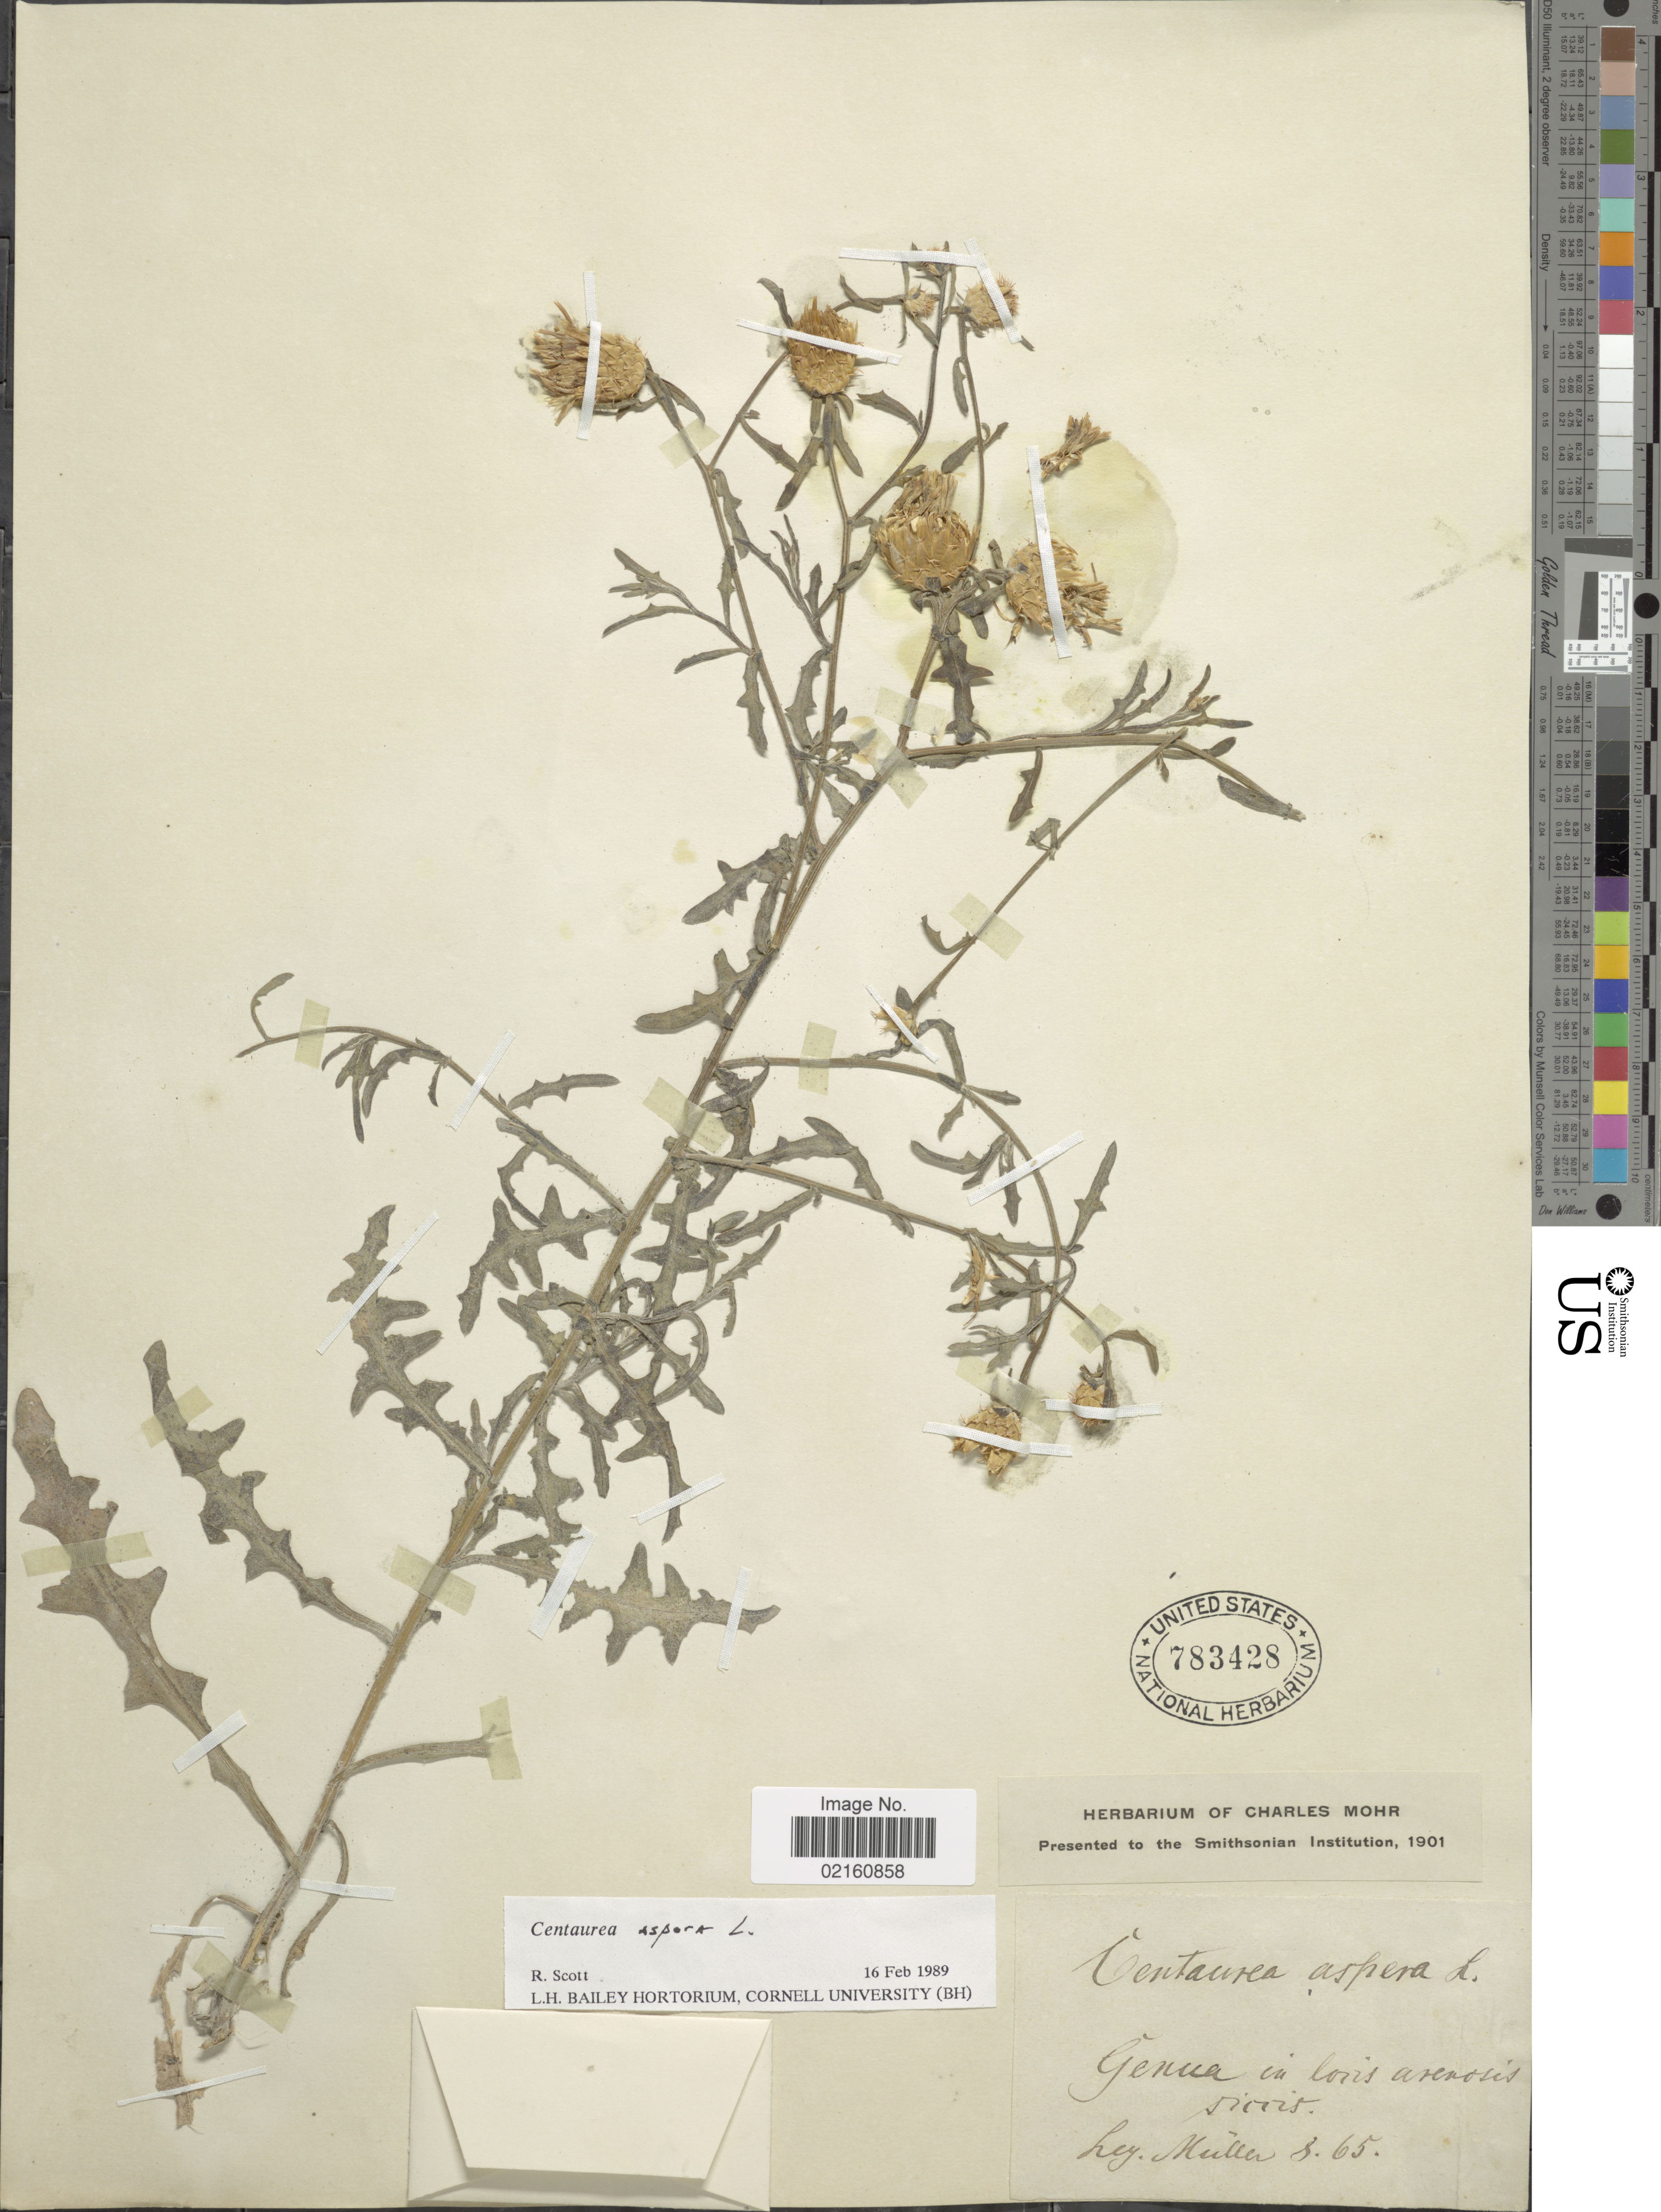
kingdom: Plantae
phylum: Tracheophyta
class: Magnoliopsida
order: Asterales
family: Asteraceae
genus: Centaurea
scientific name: Centaurea aspera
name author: L.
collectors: -- Müller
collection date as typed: Transcribed d/m/y: /8/65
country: Italy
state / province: Liguria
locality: Genua in bois [interpreted]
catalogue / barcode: US 783428